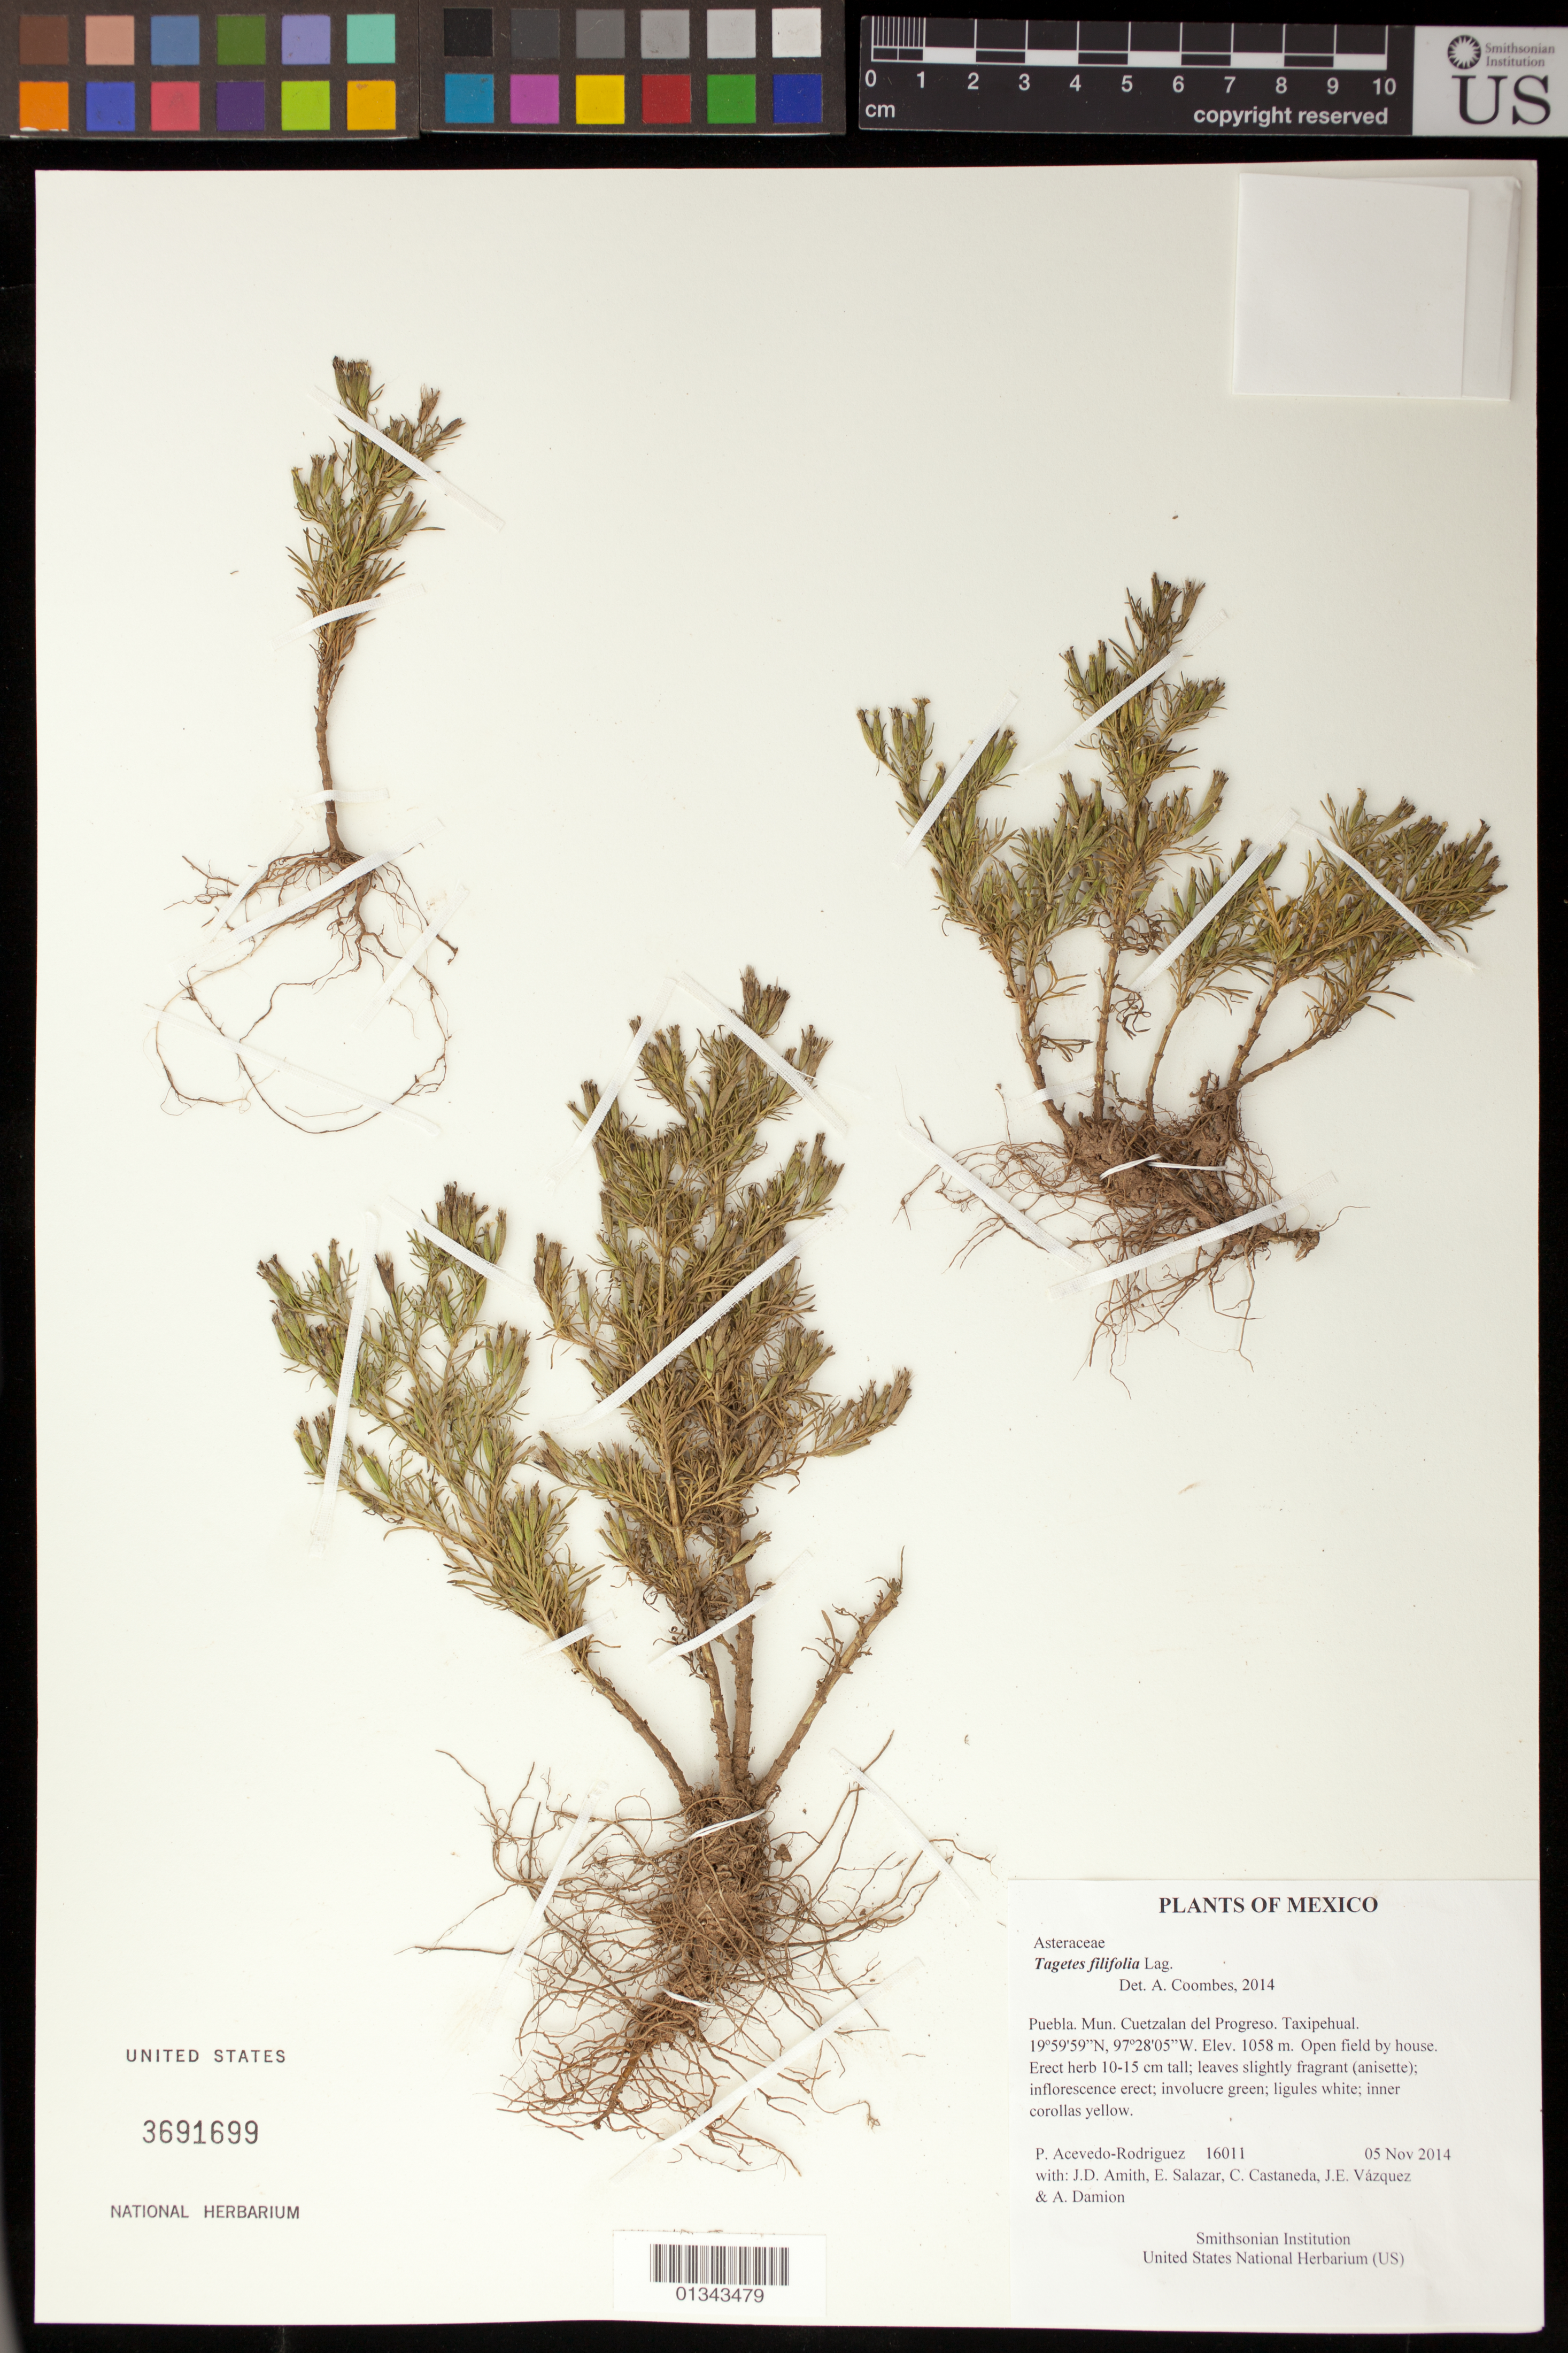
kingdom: Plantae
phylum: Tracheophyta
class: Magnoliopsida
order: Asterales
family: Asteraceae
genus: Tagetes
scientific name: Tagetes filifolia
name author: Lag.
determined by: Coombes, Allen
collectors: P. Acevedo-Rodr., J. D. Amith, E. Salazar, C. Castaneda, J. E. Vázquez & A. Damion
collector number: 16011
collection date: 2014-11-05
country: Mexico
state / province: Puebla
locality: Mun. Cuetzalan del Progreso. Taxipehual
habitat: Open field by house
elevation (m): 1058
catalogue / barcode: US 3691699